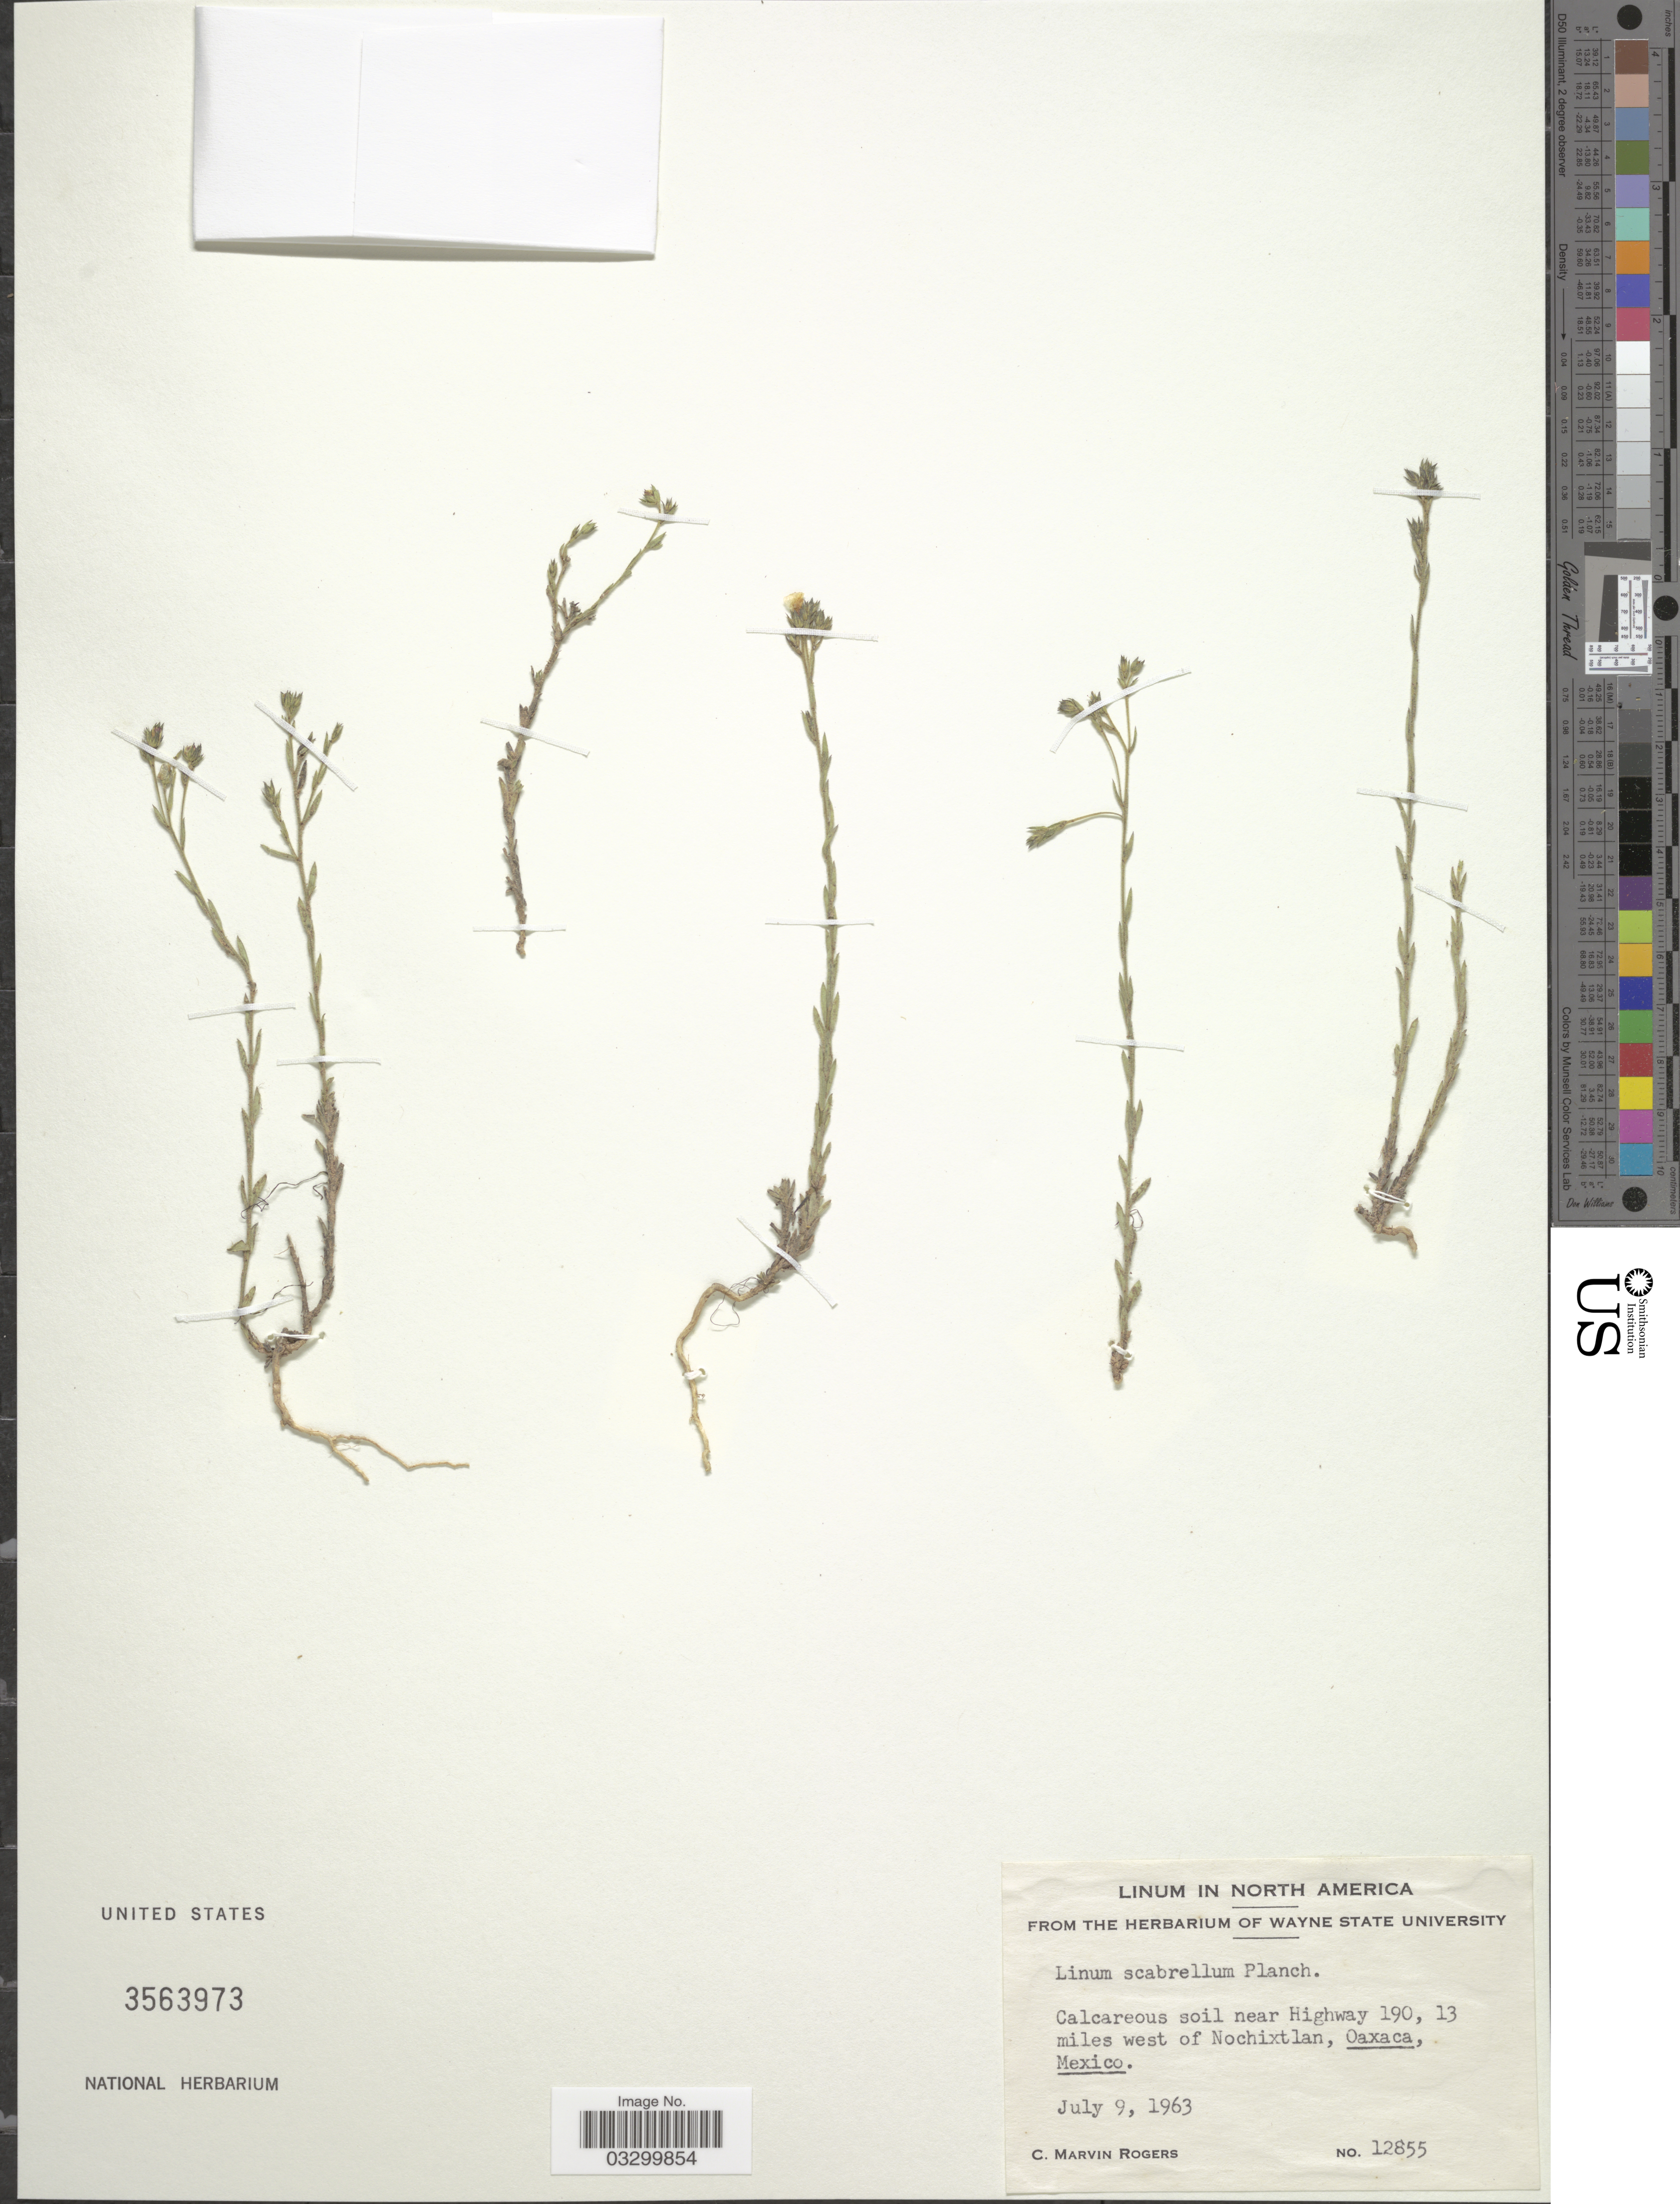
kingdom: Plantae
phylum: Tracheophyta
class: Magnoliopsida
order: Malpighiales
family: Linaceae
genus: Linum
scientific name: Linum scabrellum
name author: Planch.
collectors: C. M. Rogers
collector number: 12855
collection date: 1963-07-09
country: Mexico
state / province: Oaxaca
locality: Near Highway 190, 13 miles west of Nochixtlan.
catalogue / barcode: US 3563973